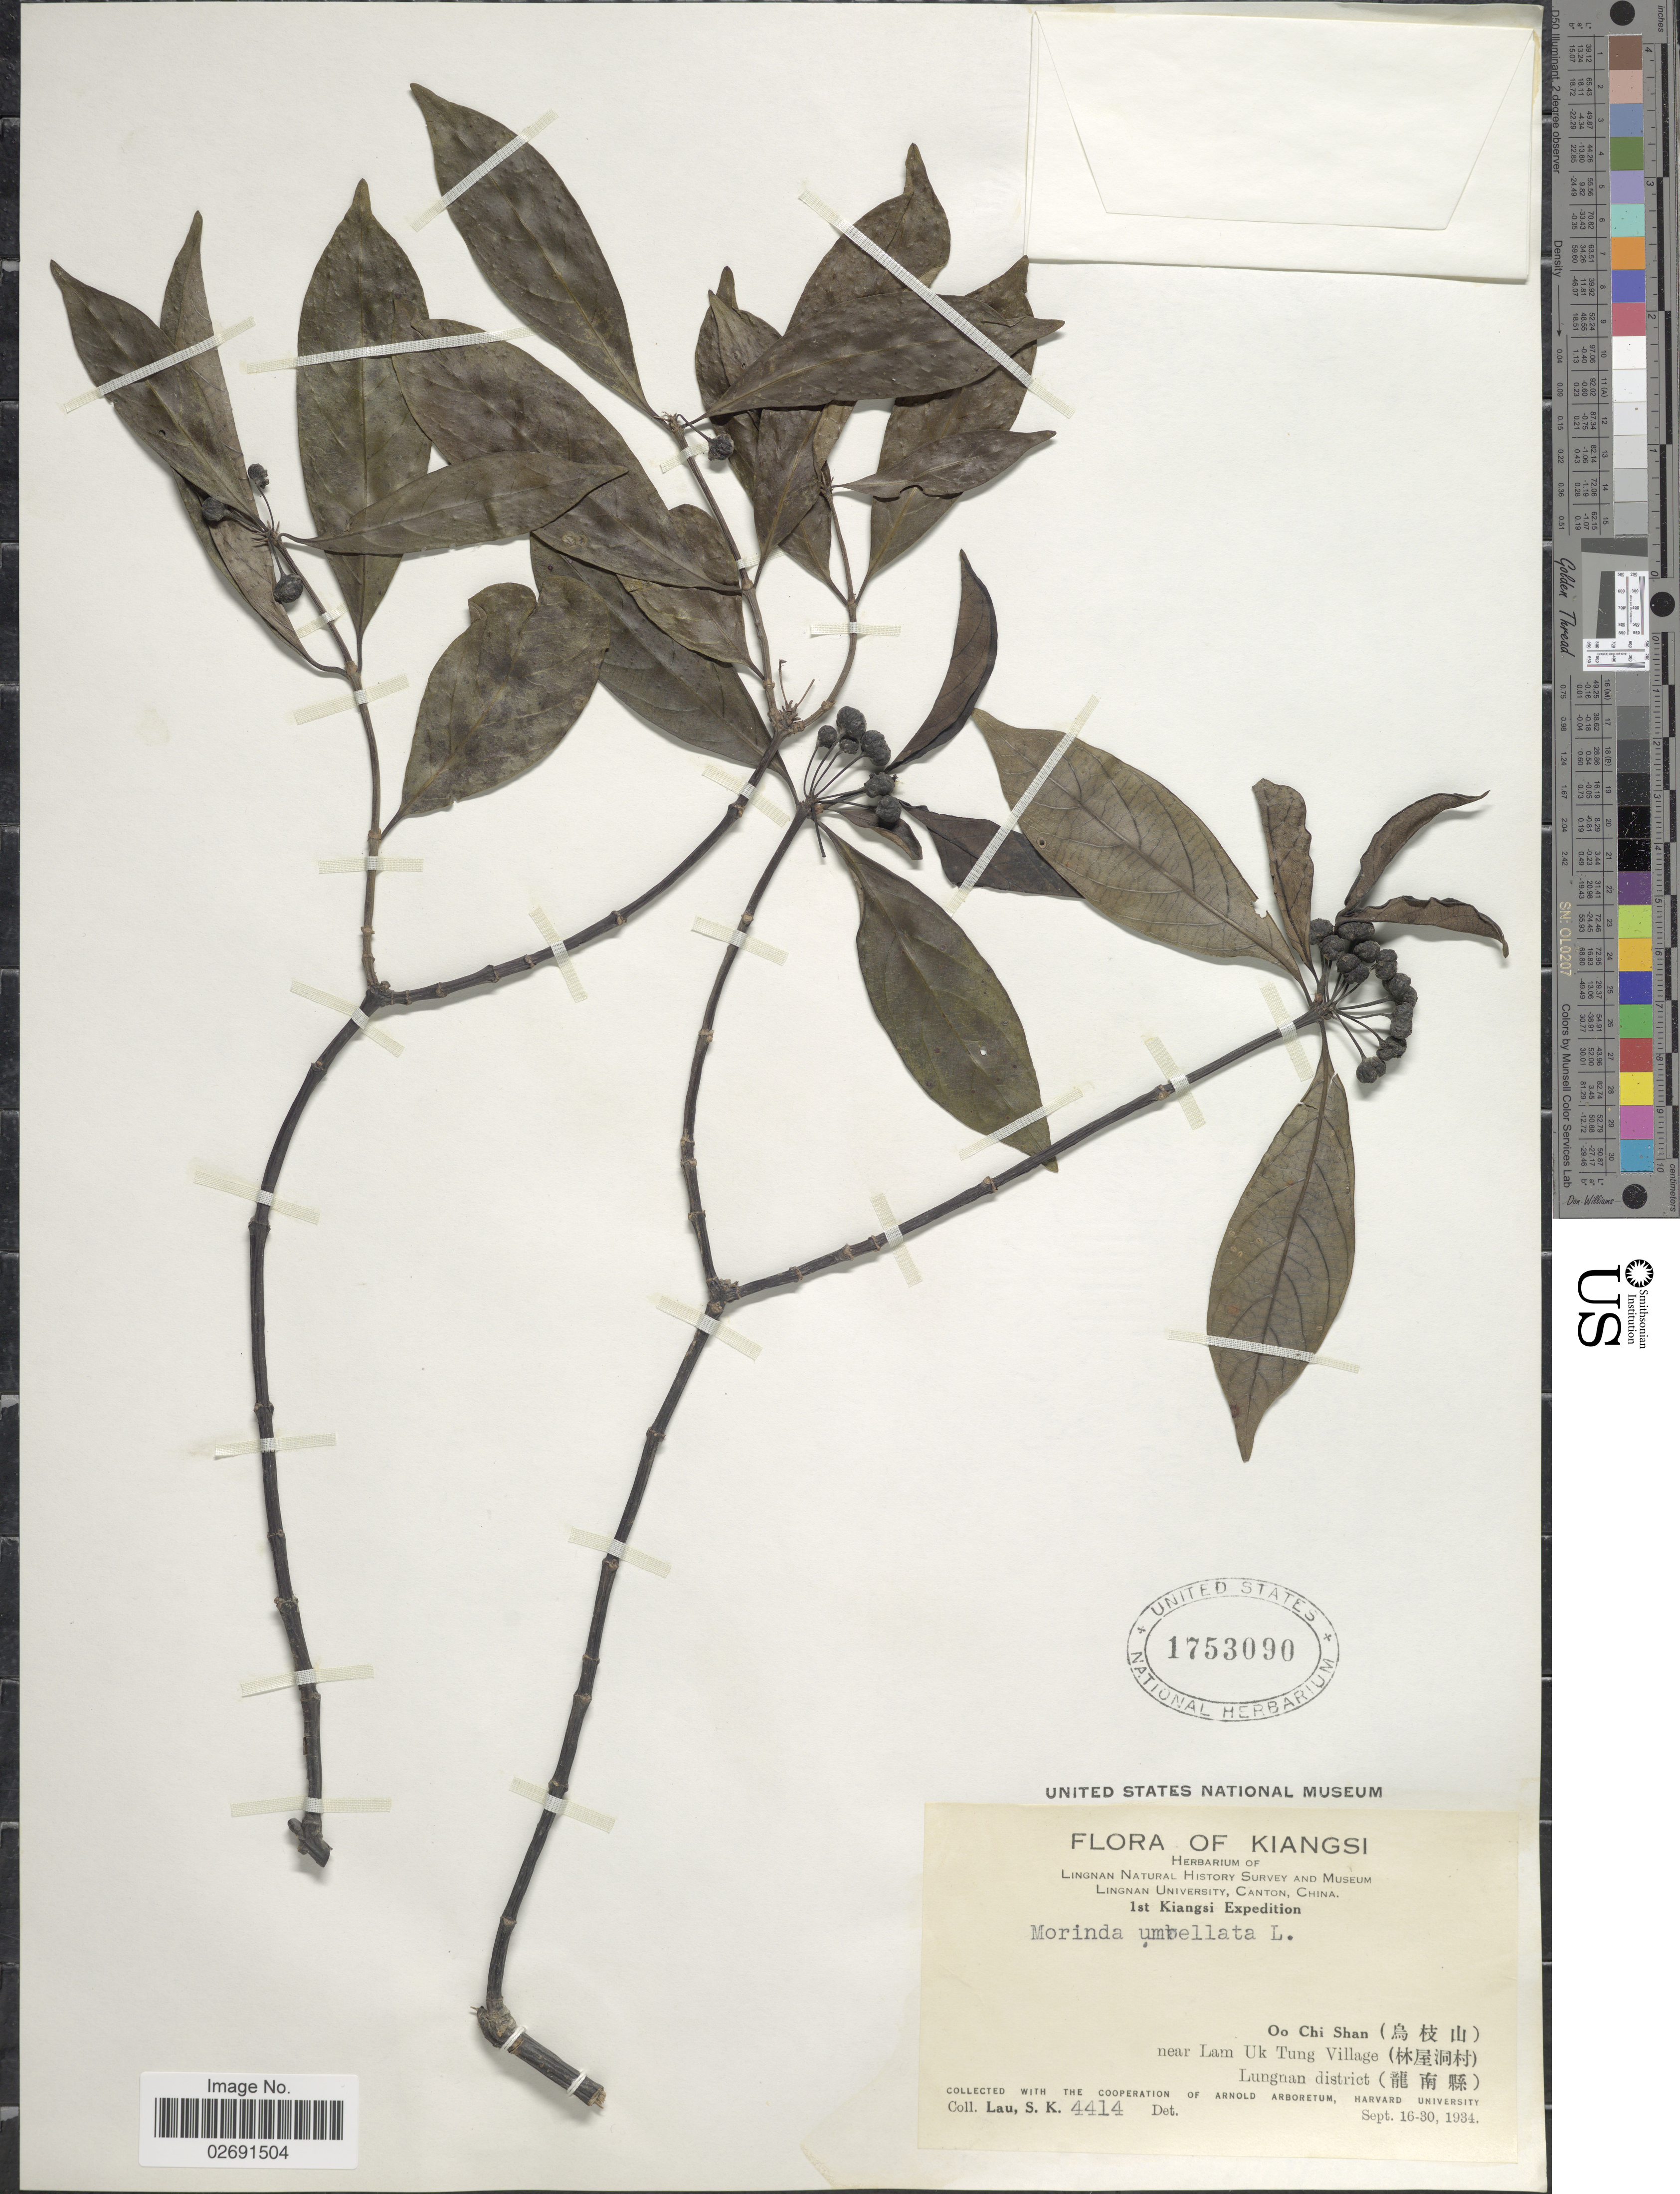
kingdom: Plantae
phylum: Tracheophyta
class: Magnoliopsida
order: Gentianales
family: Rubiaceae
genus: Gynochthodes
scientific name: Gynochthodes umbellata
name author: (L.) Razafim. & B. Bremer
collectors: S. K. Lau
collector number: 4414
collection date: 1934-09-16/1934-09-30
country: China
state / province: Jiangxi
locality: Kiangsi, Oo Chi Shan, near Lam Uk Tung Village, Lungnan district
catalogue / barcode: US 1753090